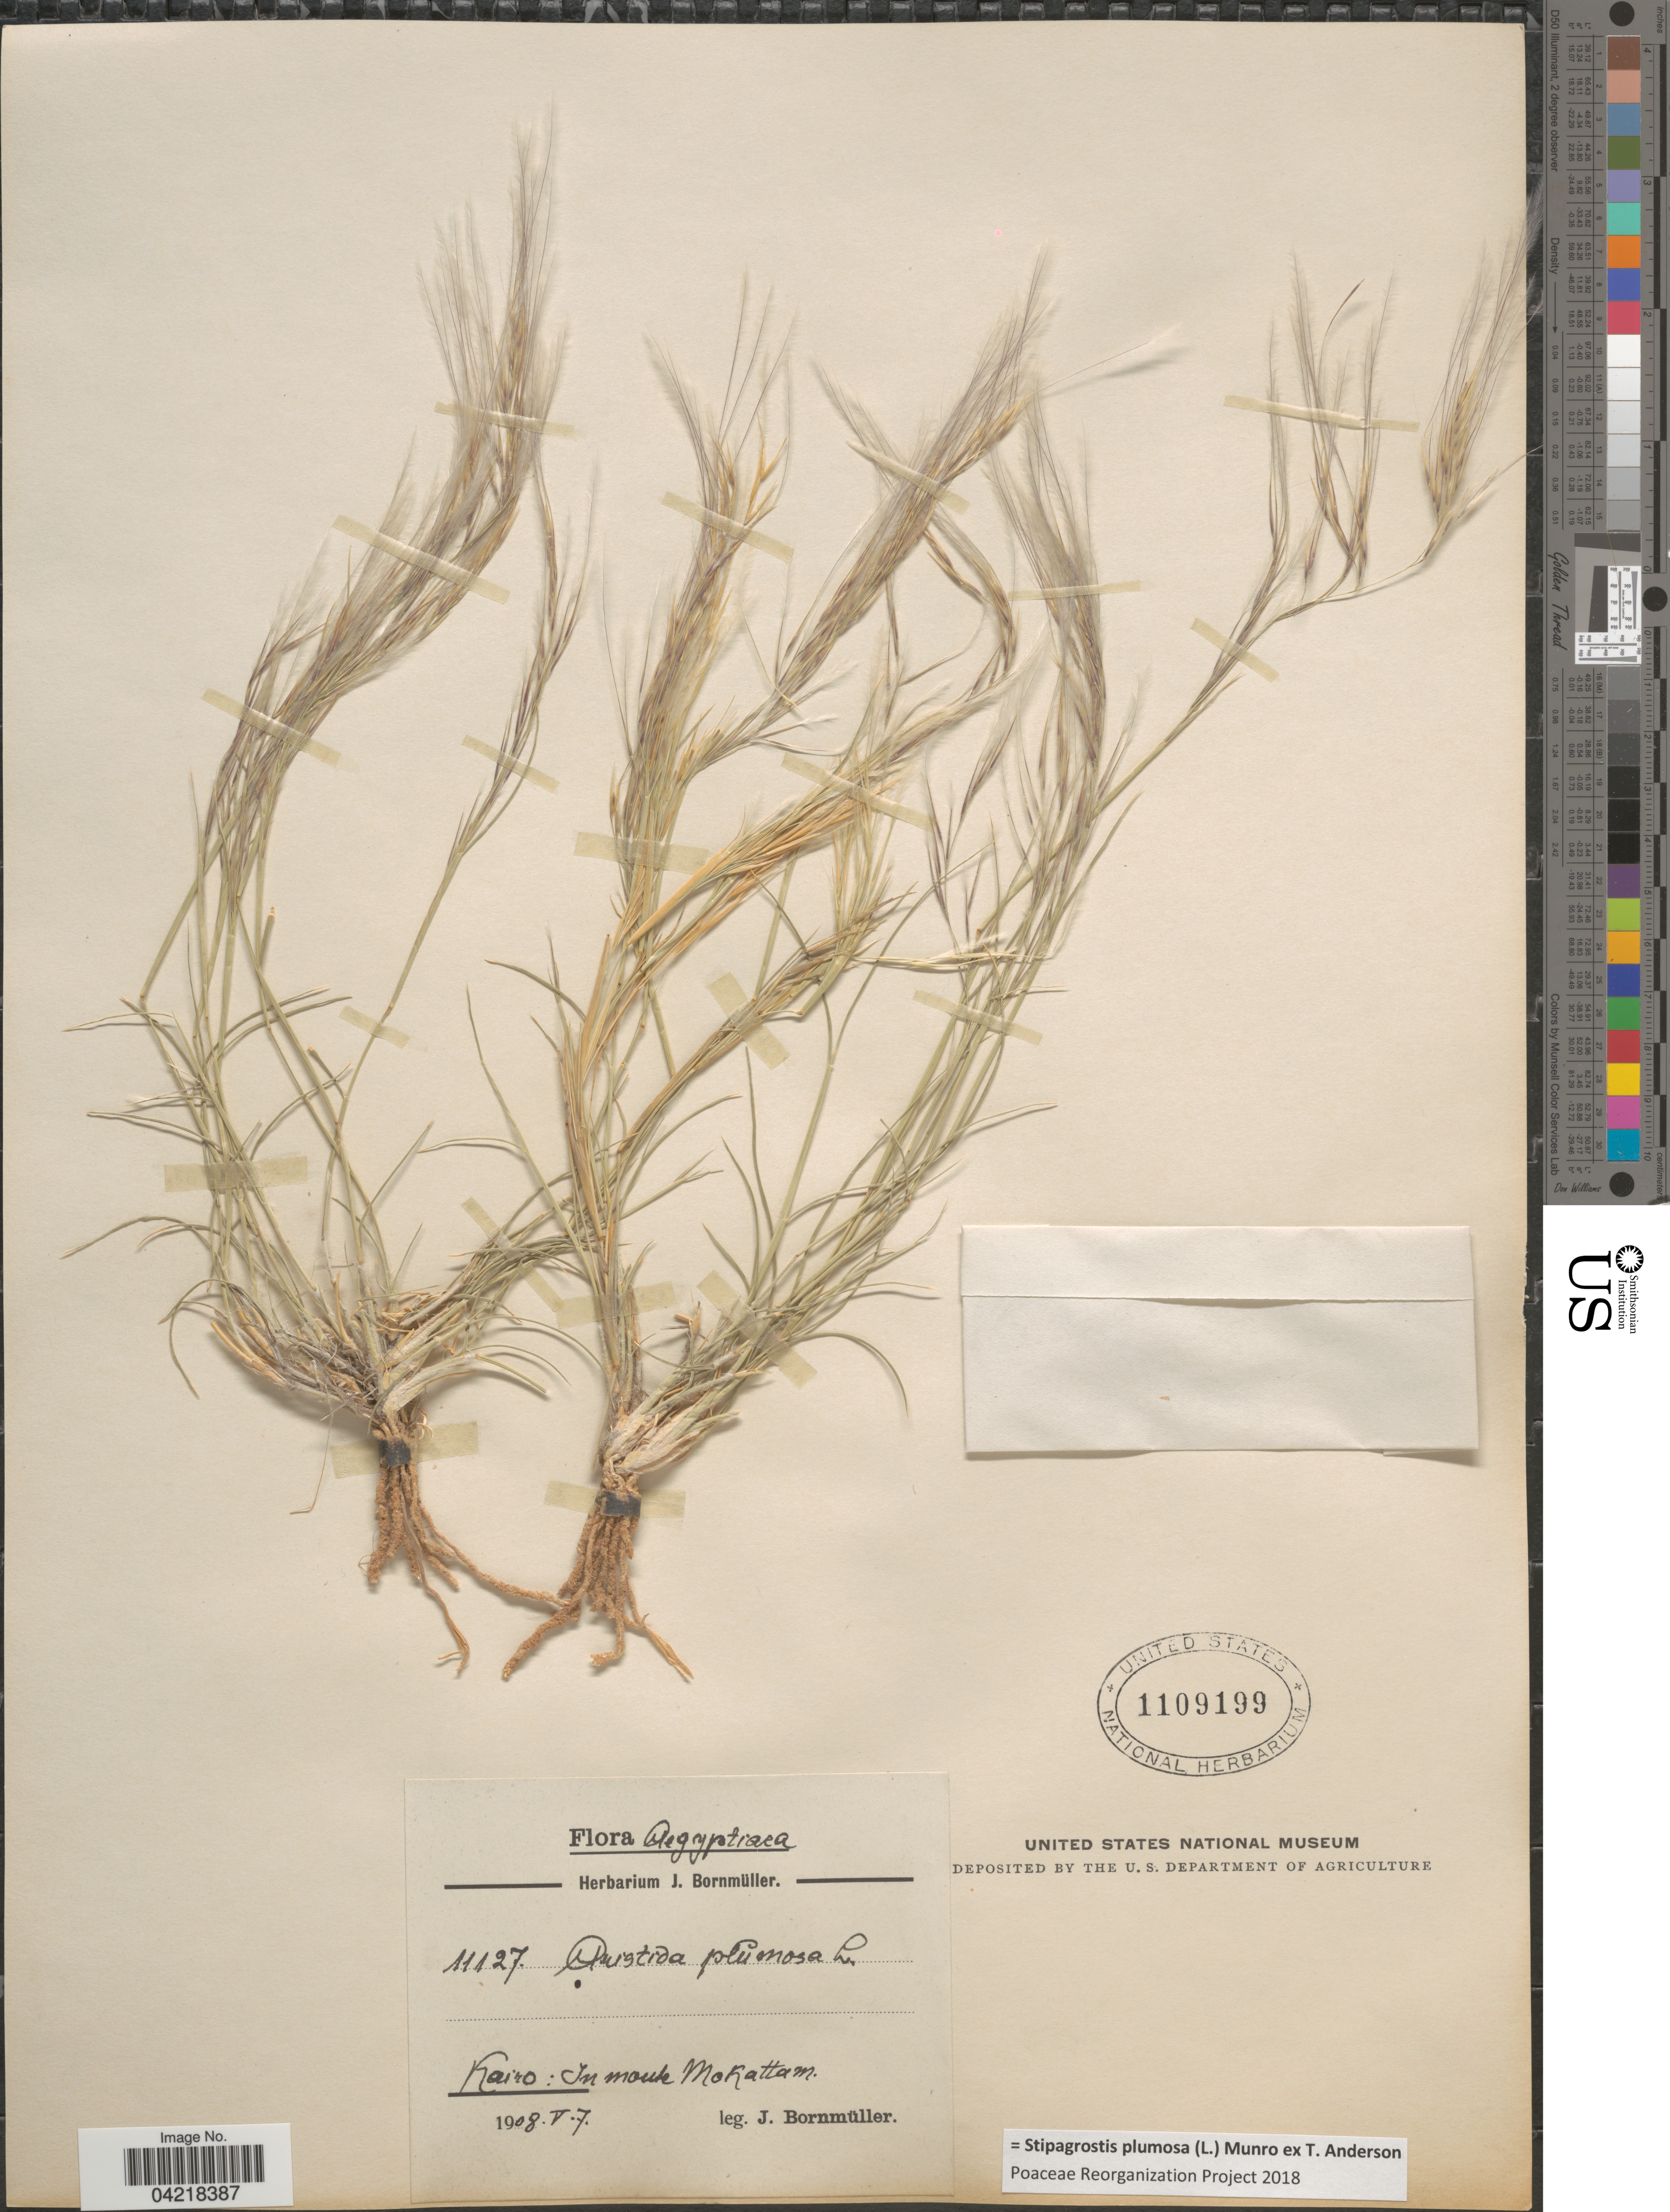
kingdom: Plantae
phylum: Tracheophyta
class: Liliopsida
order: Poales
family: Poaceae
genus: Stipagrostis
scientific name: Stipagrostis plumosa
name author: (L.) Munro ex T. Anderson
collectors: J. Bornmüller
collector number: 11127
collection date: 1908-05-07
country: Egypt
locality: Aegyptiaca. Kairo: In monte Mokattam.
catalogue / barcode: US 1109199